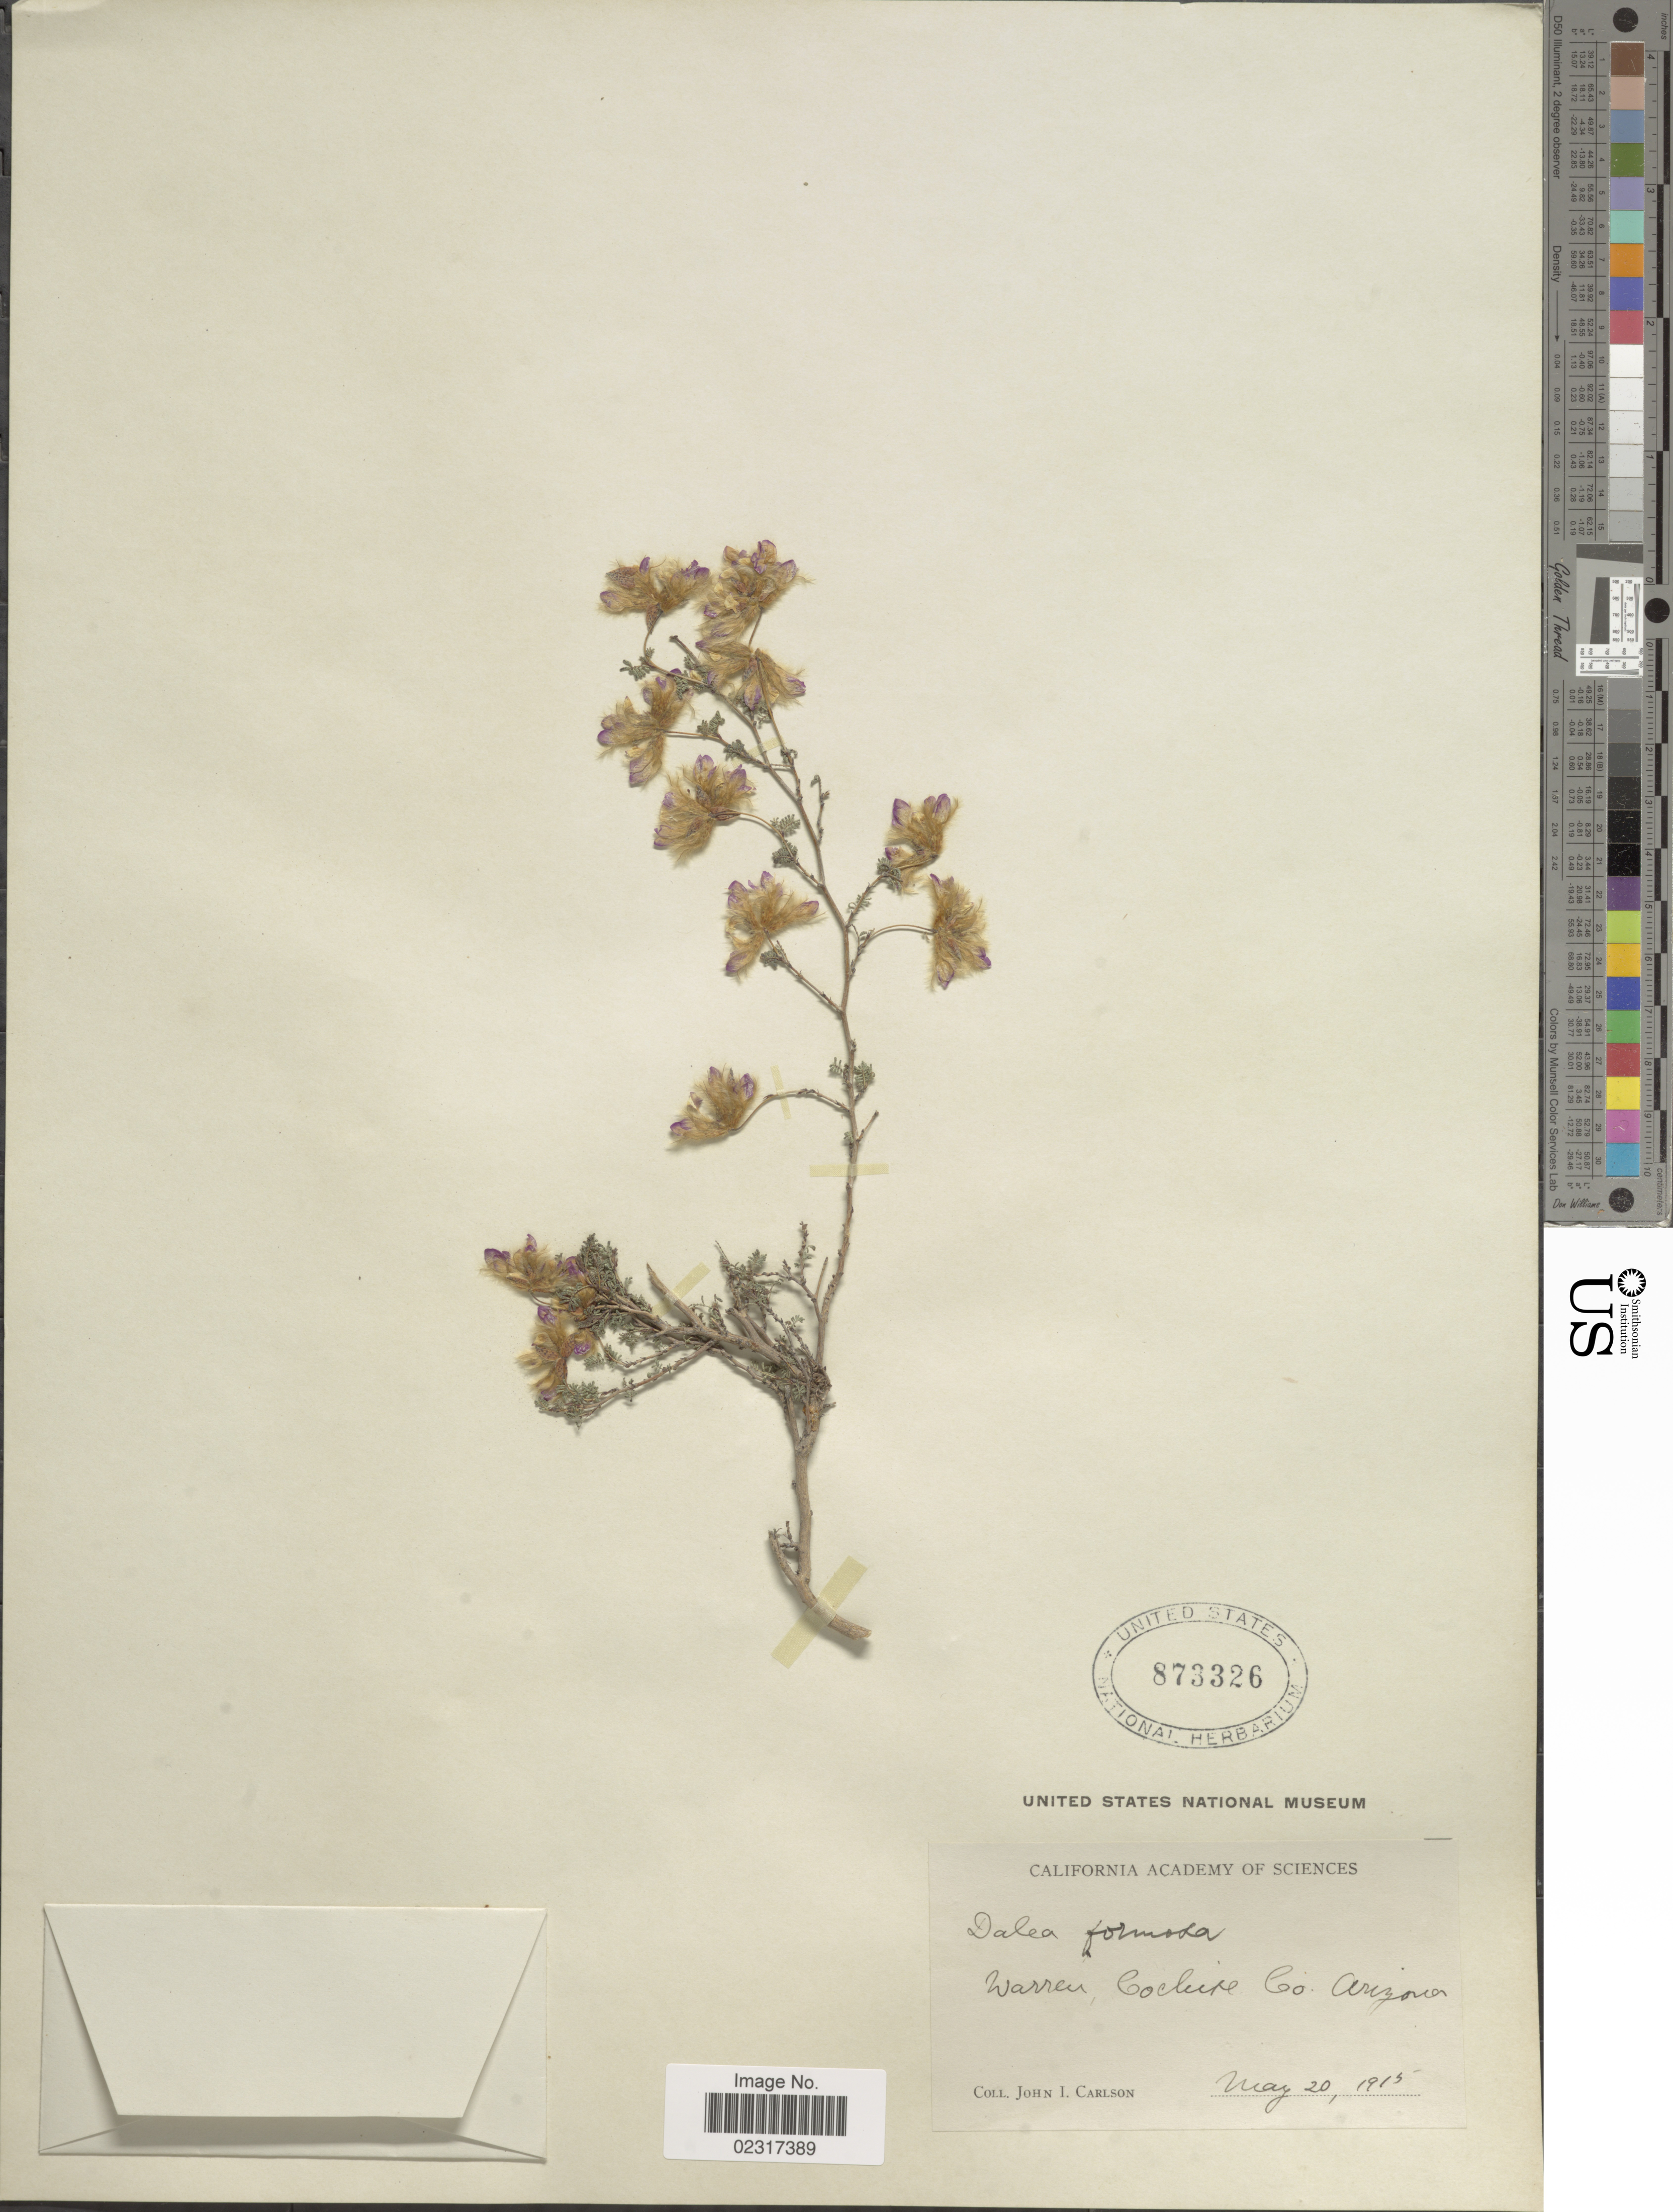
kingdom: Plantae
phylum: Tracheophyta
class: Magnoliopsida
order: Fabales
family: Fabaceae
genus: Dalea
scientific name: Dalea formosa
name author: Torr.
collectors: J. Carlson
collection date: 1915-05-20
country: United States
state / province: Arizona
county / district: Cochise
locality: Warren Cochise Co.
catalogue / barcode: US 873326